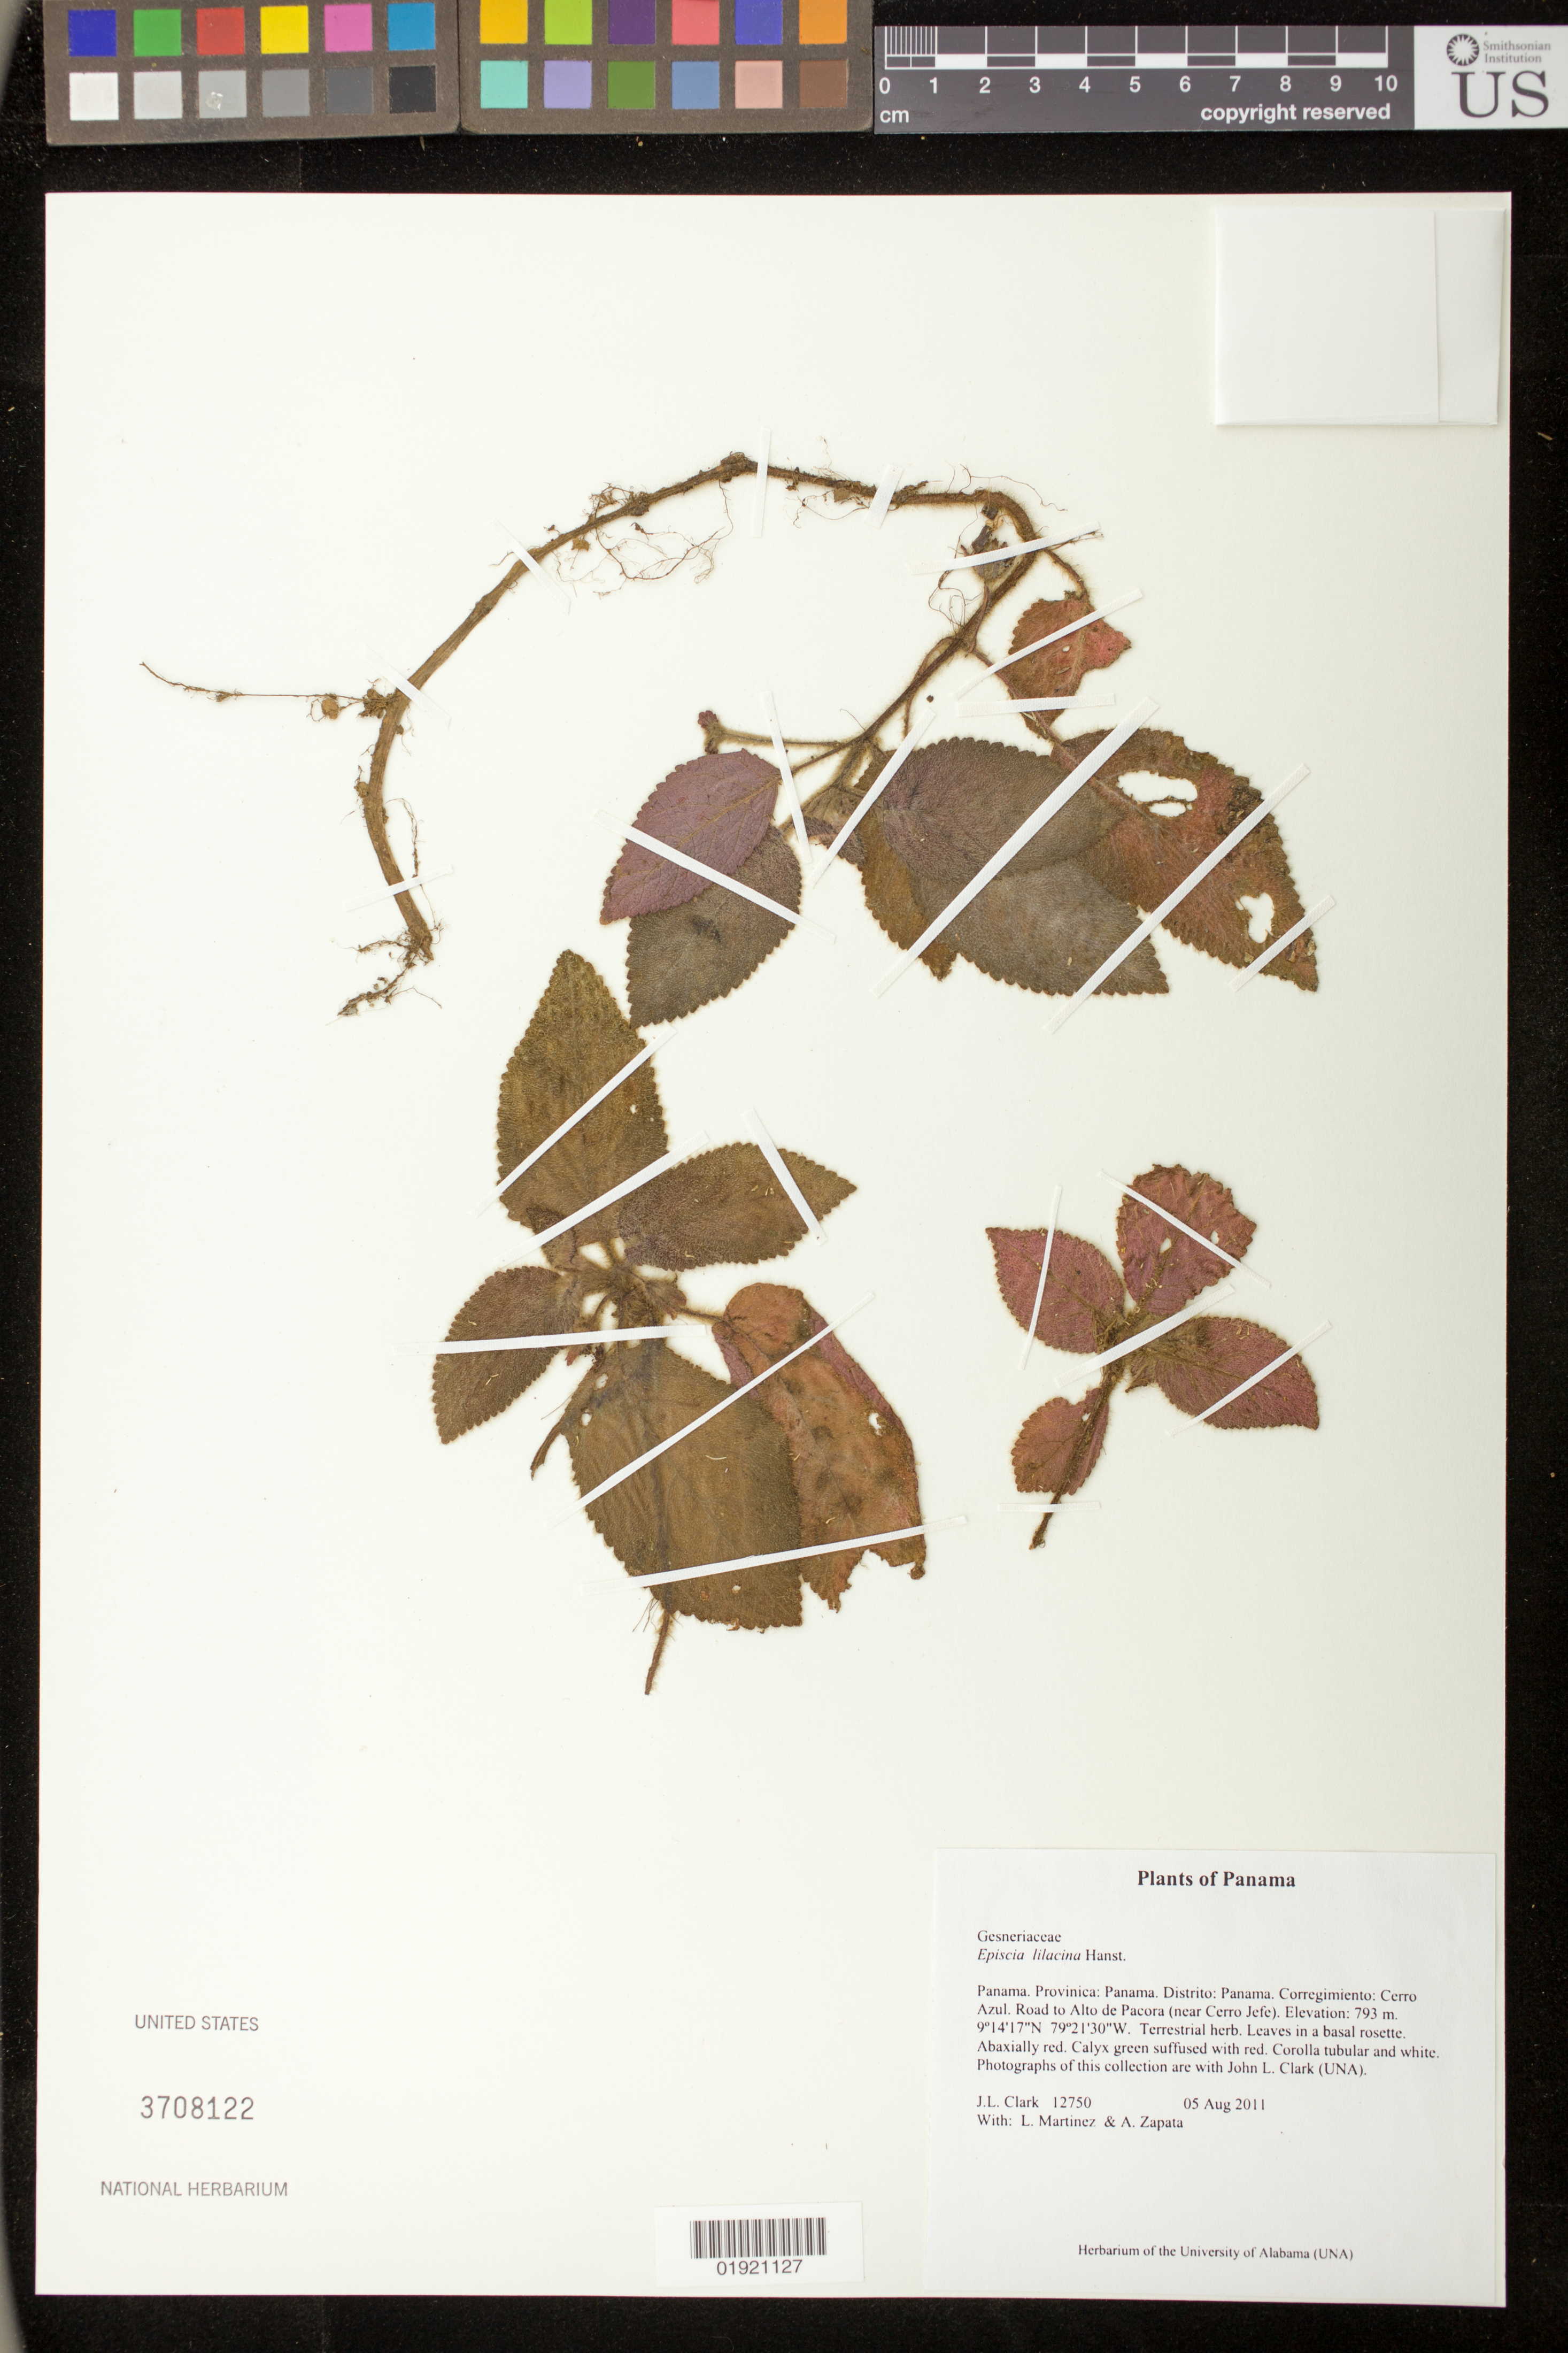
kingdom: Plantae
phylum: Tracheophyta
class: Magnoliopsida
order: Lamiales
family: Gesneriaceae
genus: Episcia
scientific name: Episcia lilacina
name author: Hanst.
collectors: J. L. Clark, L. Martinez & A. Zapata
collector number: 12750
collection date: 2011-08-05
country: Panama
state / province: Panamá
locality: Distrito:Panama. Corregimiento: Cerro Azul. Road to Alto de Pacora (near Cerro Jefe).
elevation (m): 793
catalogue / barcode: US 3708122